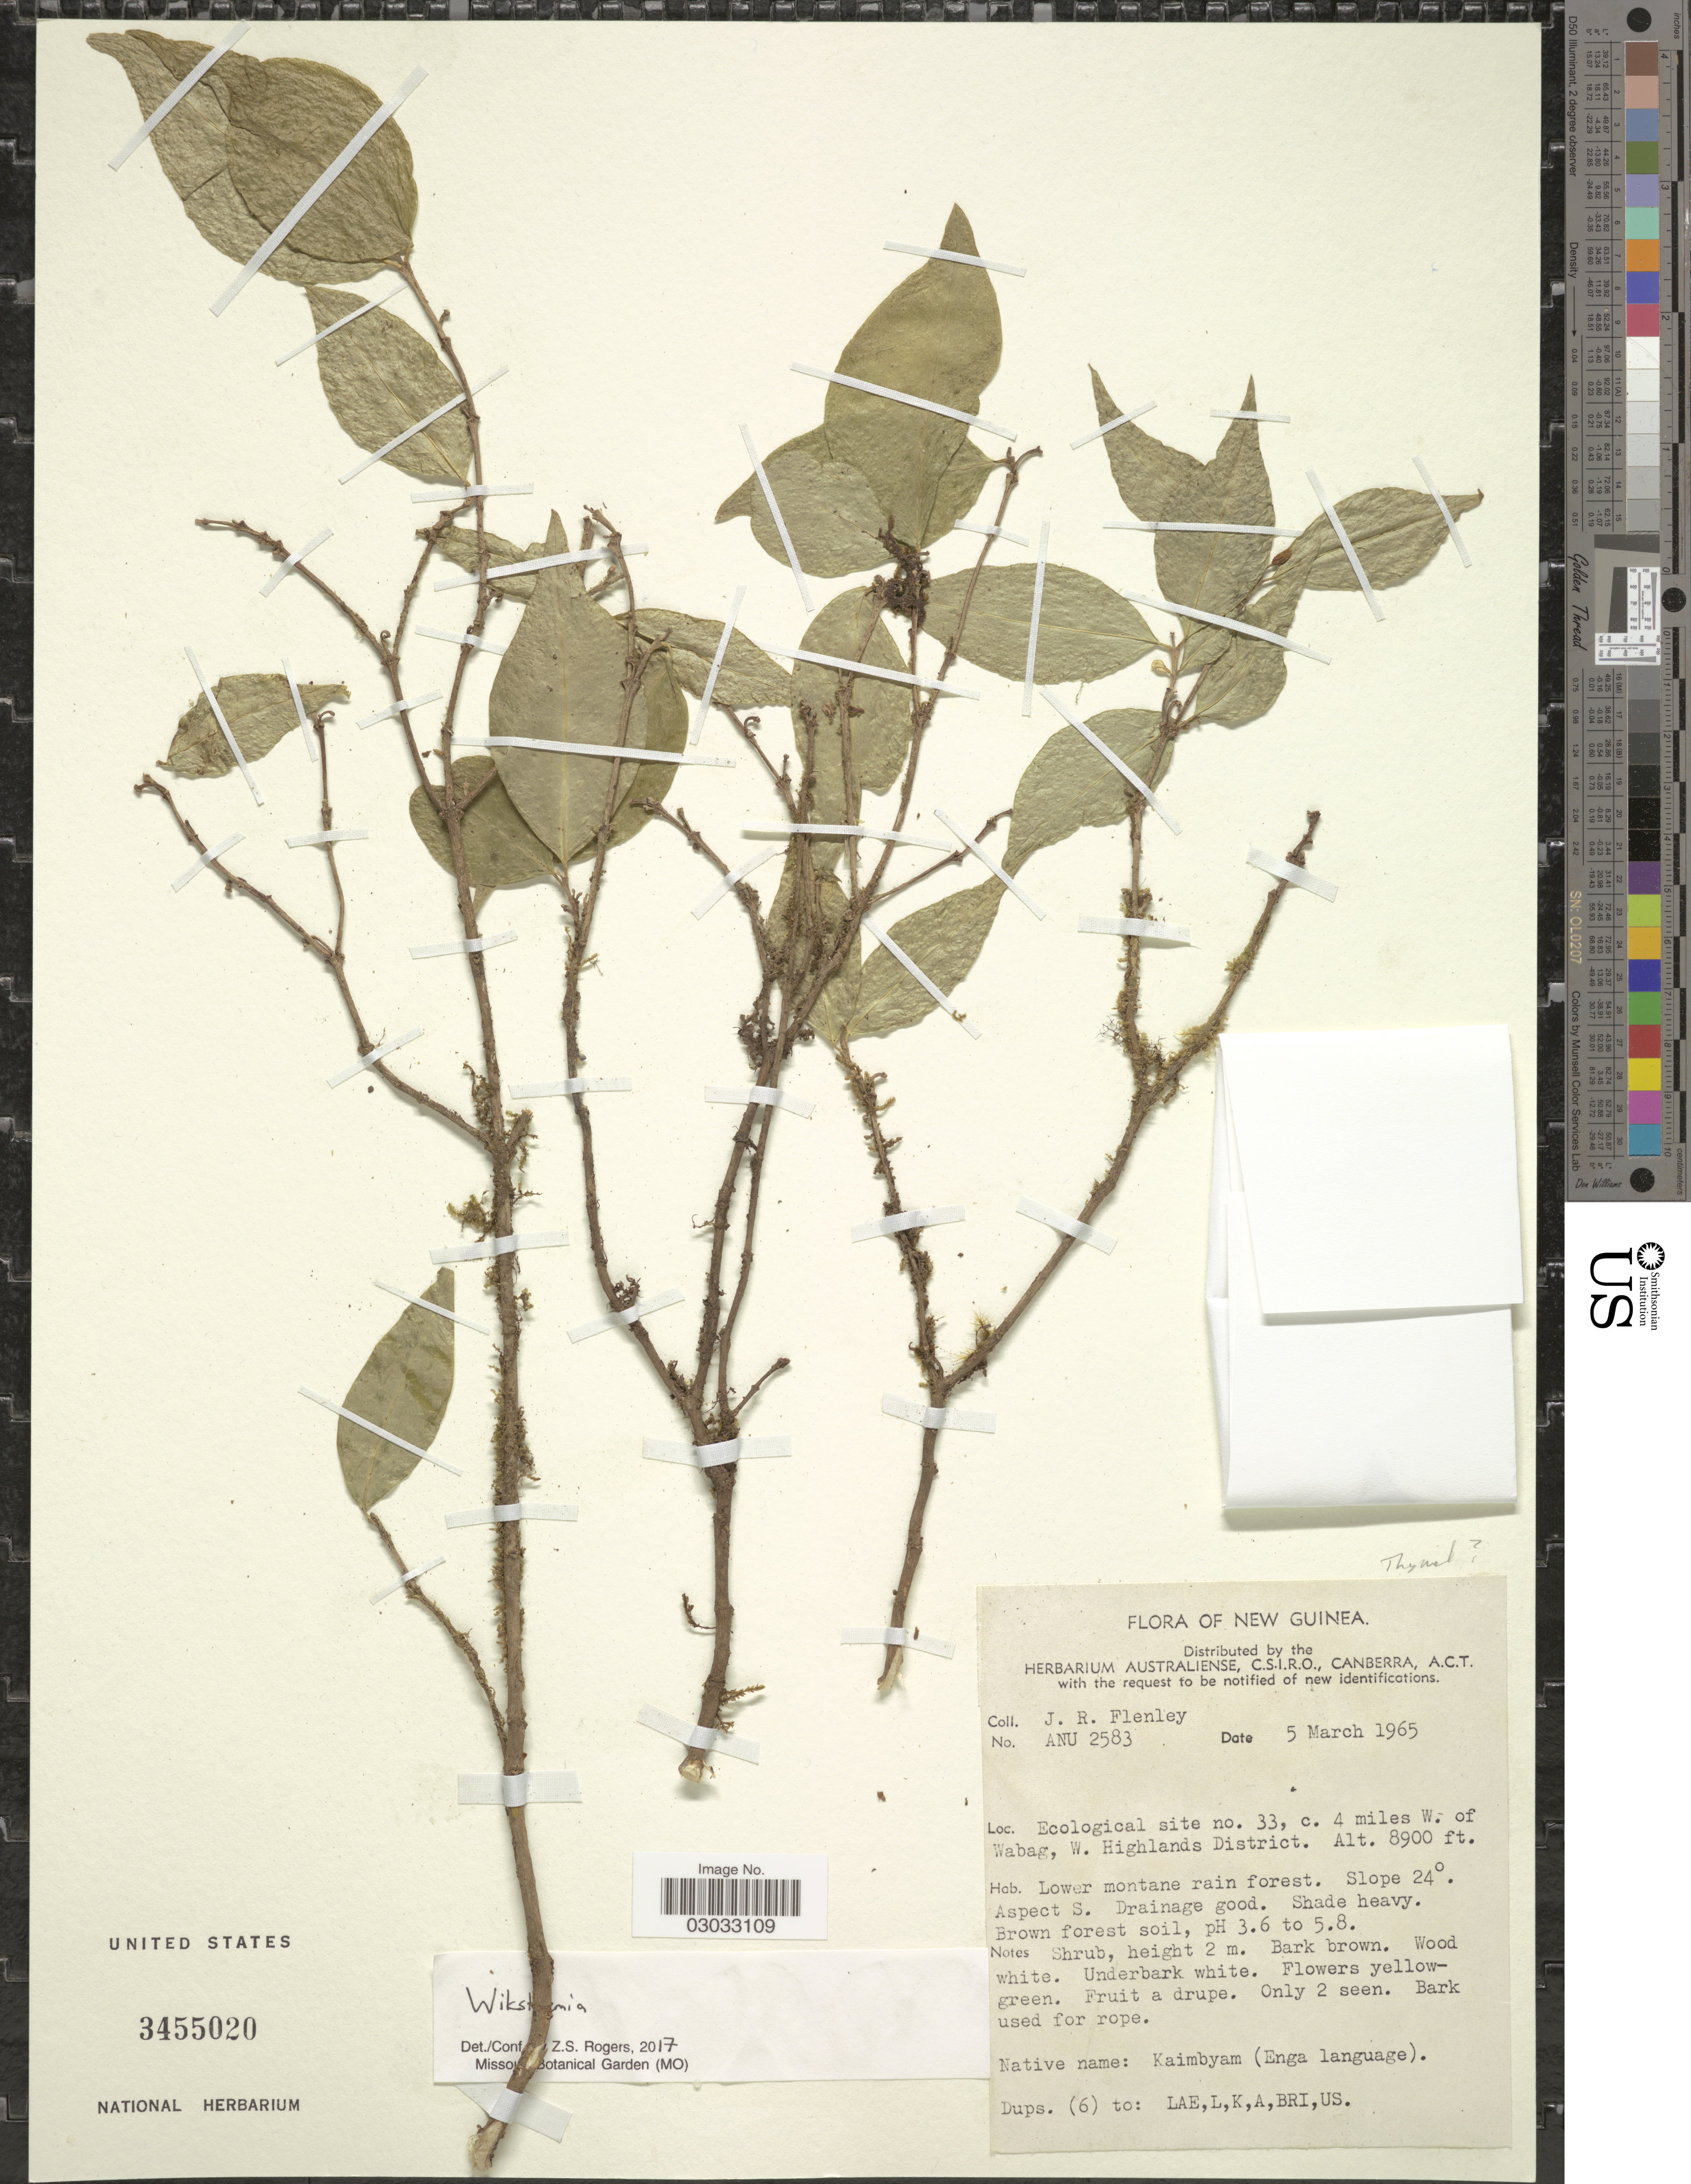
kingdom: Plantae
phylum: Tracheophyta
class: Magnoliopsida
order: Malvales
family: Thymelaeaceae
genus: Wikstroemia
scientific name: Wikstroemia sp.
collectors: J. Flenley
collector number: ANU2583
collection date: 1965-03-05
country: Papua New Guinea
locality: New Guinea, Ecological site no. 33, c. 4 miles W. of Wabag, W. Highlands District.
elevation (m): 2713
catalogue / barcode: US 3455020